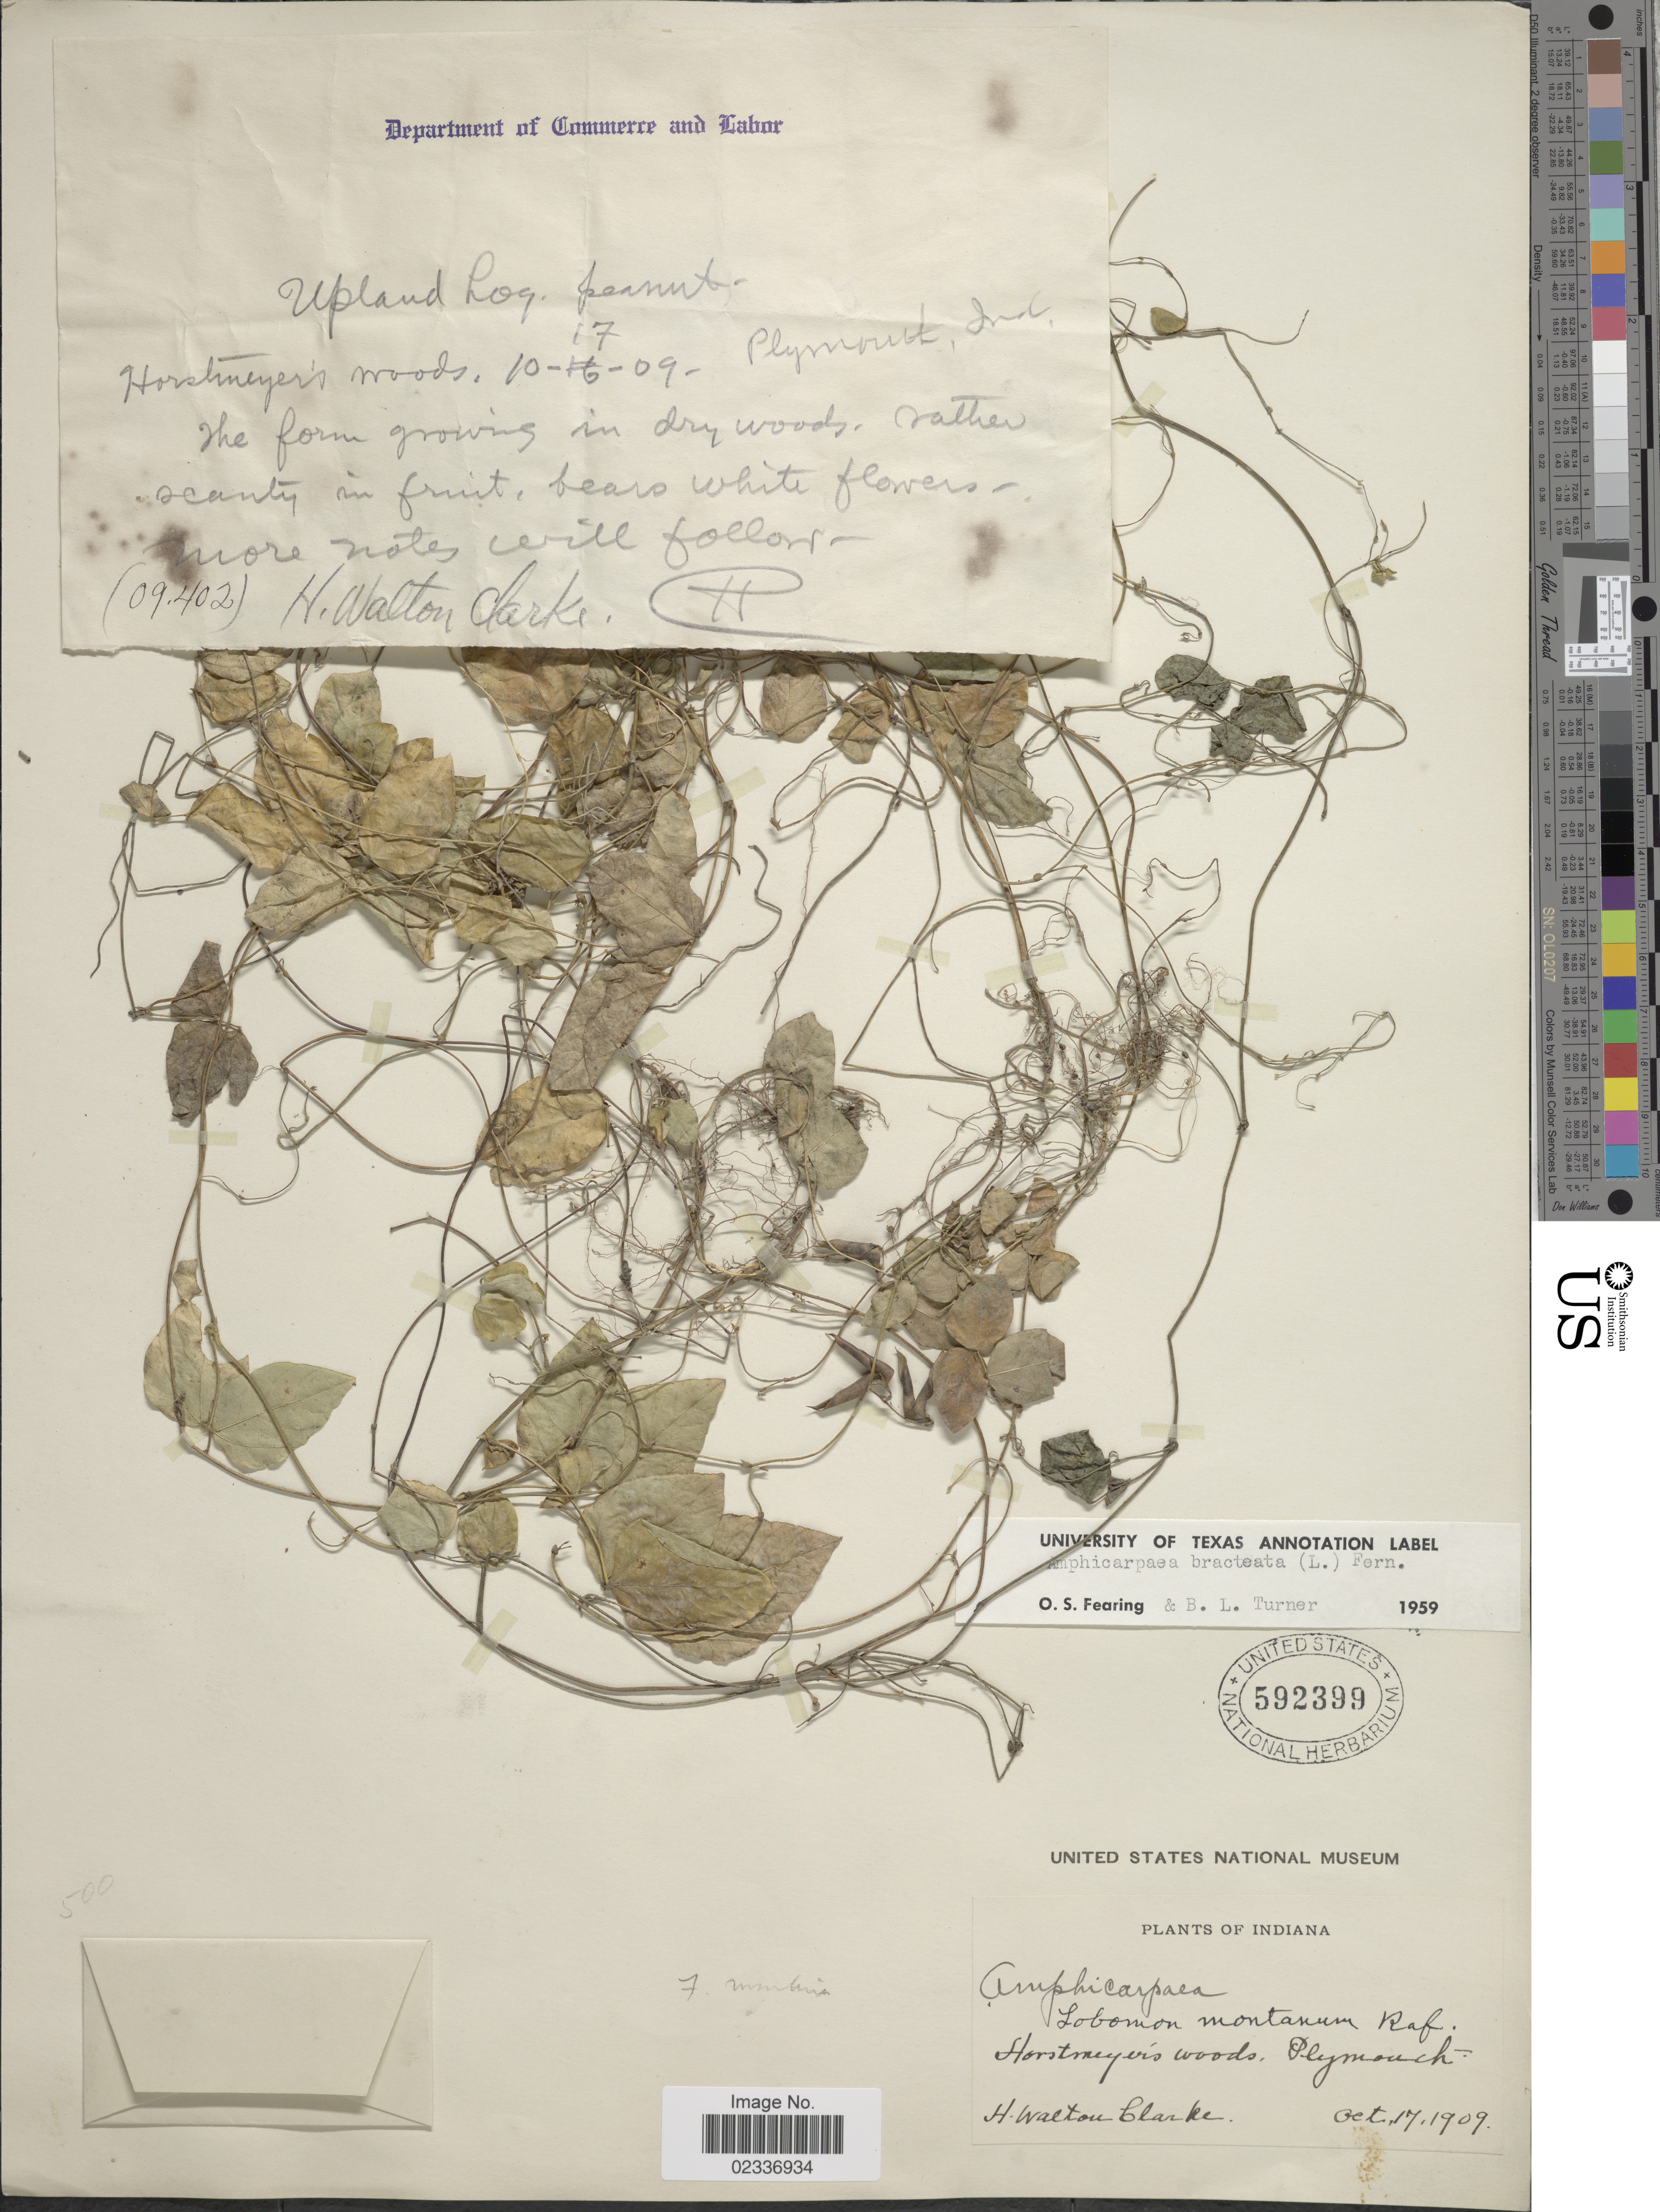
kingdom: Plantae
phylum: Tracheophyta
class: Magnoliopsida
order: Fabales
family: Fabaceae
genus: Amphicarpaea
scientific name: Amphicarpaea bracteata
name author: (L.) Fernald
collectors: H. W. Clarke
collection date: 1909-10-17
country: United States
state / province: Indiana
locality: Horstmeyer's woods. Plymouth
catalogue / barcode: US 592399